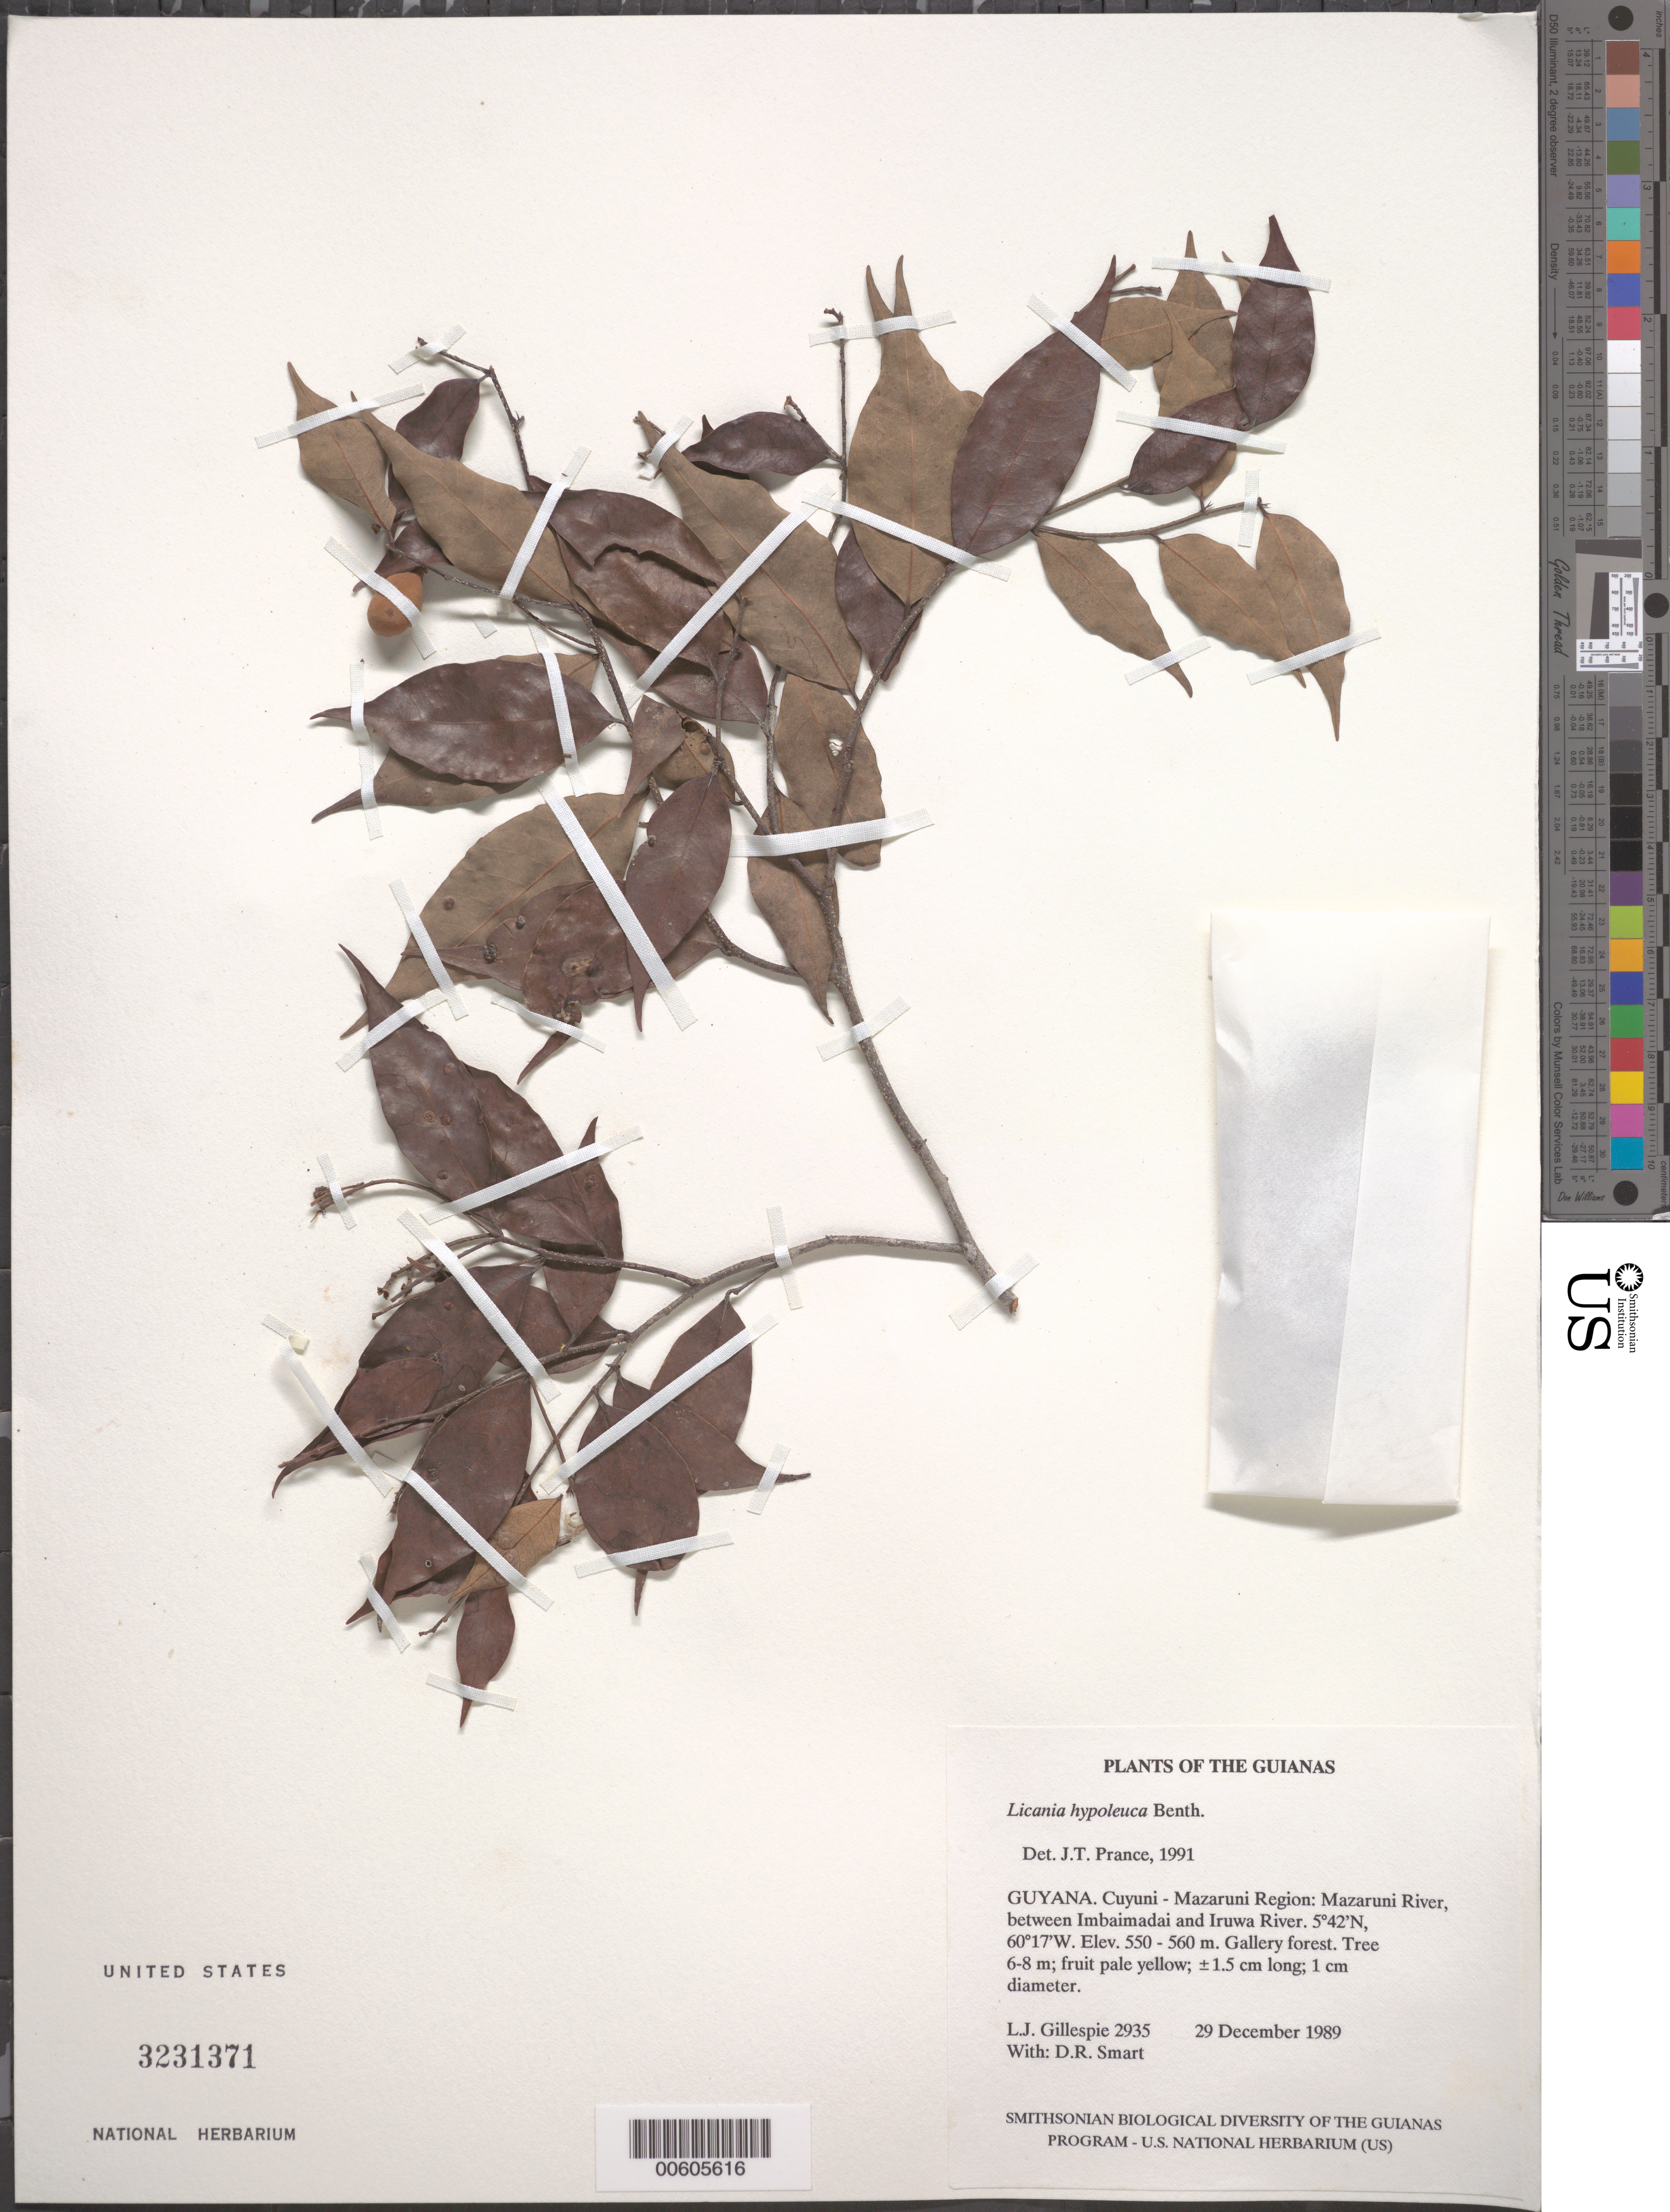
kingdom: Plantae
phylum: Tracheophyta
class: Magnoliopsida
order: Malpighiales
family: Chrysobalanaceae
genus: Licania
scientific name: Licania hypoleuca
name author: Benth.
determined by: Prance, G. T.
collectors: L. J. Gillespie & D. R. Smart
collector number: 2935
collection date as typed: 29 December 1989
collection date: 1989-12-29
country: Guyana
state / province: Cuyuni-Mazaruni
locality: Mazaruni River, between Imbaimadai and Iruwa River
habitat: Gallery forest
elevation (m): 550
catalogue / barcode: US 3231371